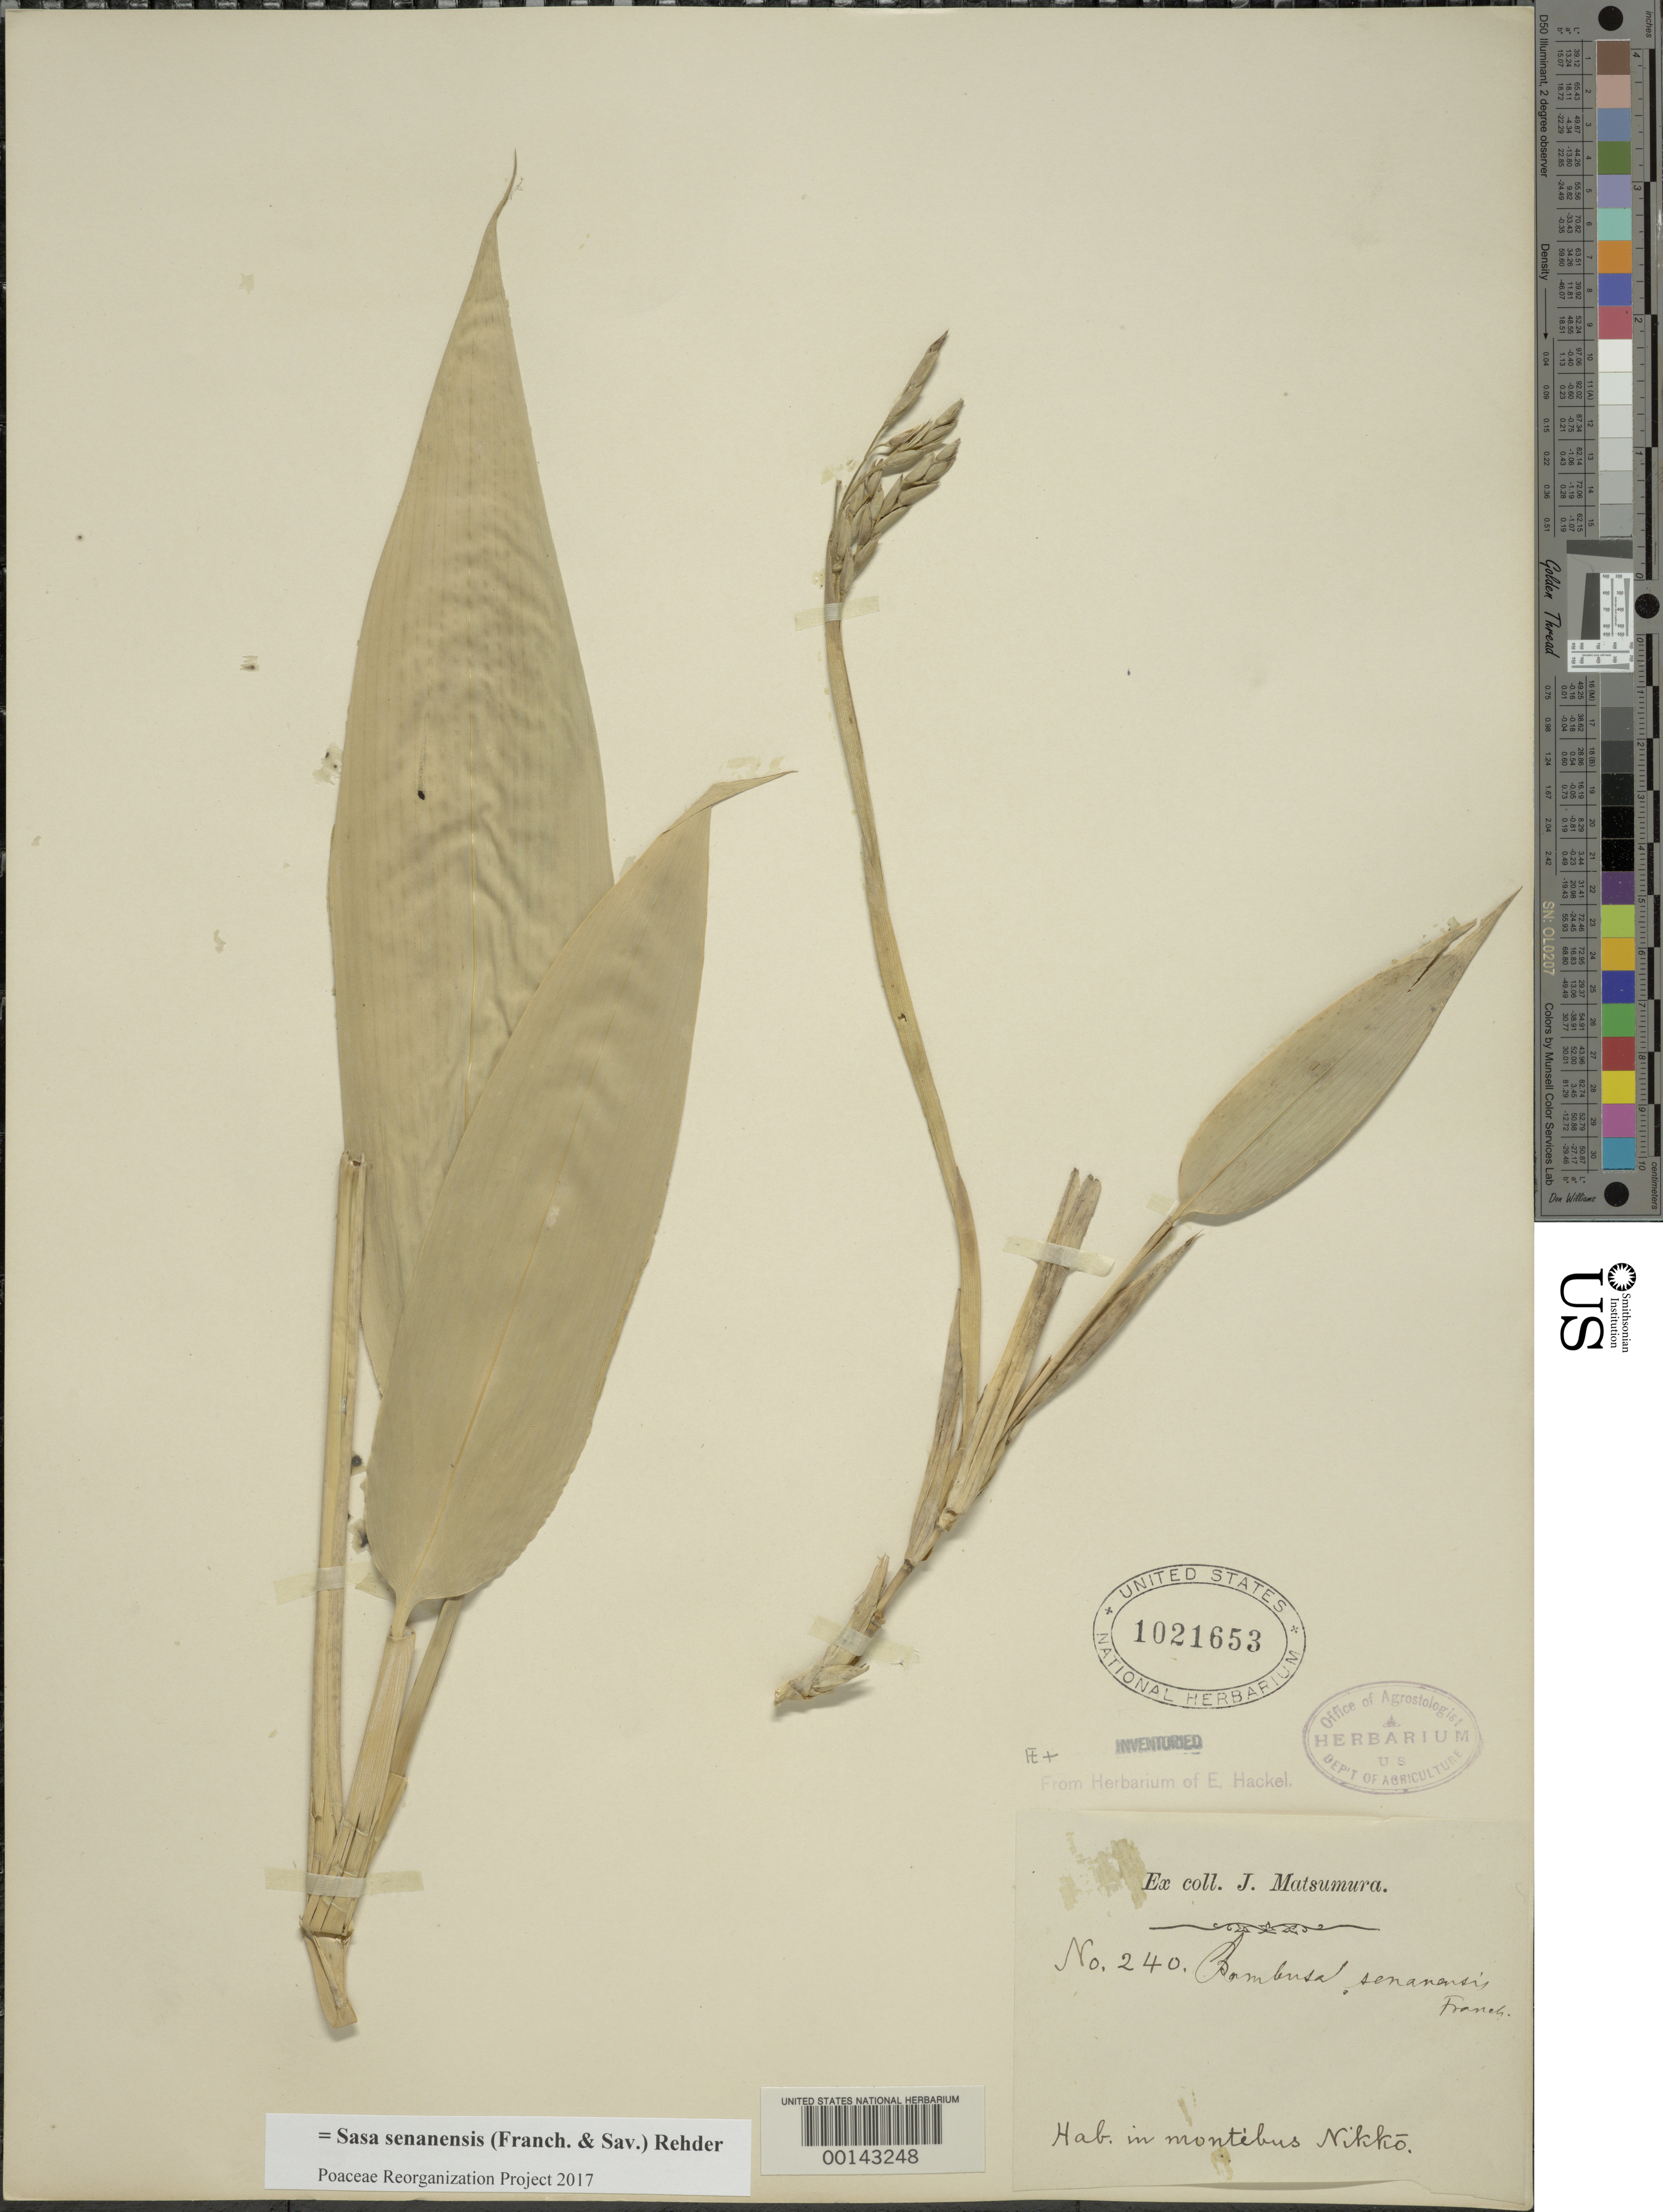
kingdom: Plantae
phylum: Tracheophyta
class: Liliopsida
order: Poales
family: Poaceae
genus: Sasa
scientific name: Sasa senanensis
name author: (Franch. & Sav.) Rehder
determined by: Poaceae Reorganization Project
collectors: J. Matsumura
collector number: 240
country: Japan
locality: Nikko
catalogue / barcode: US 1021653